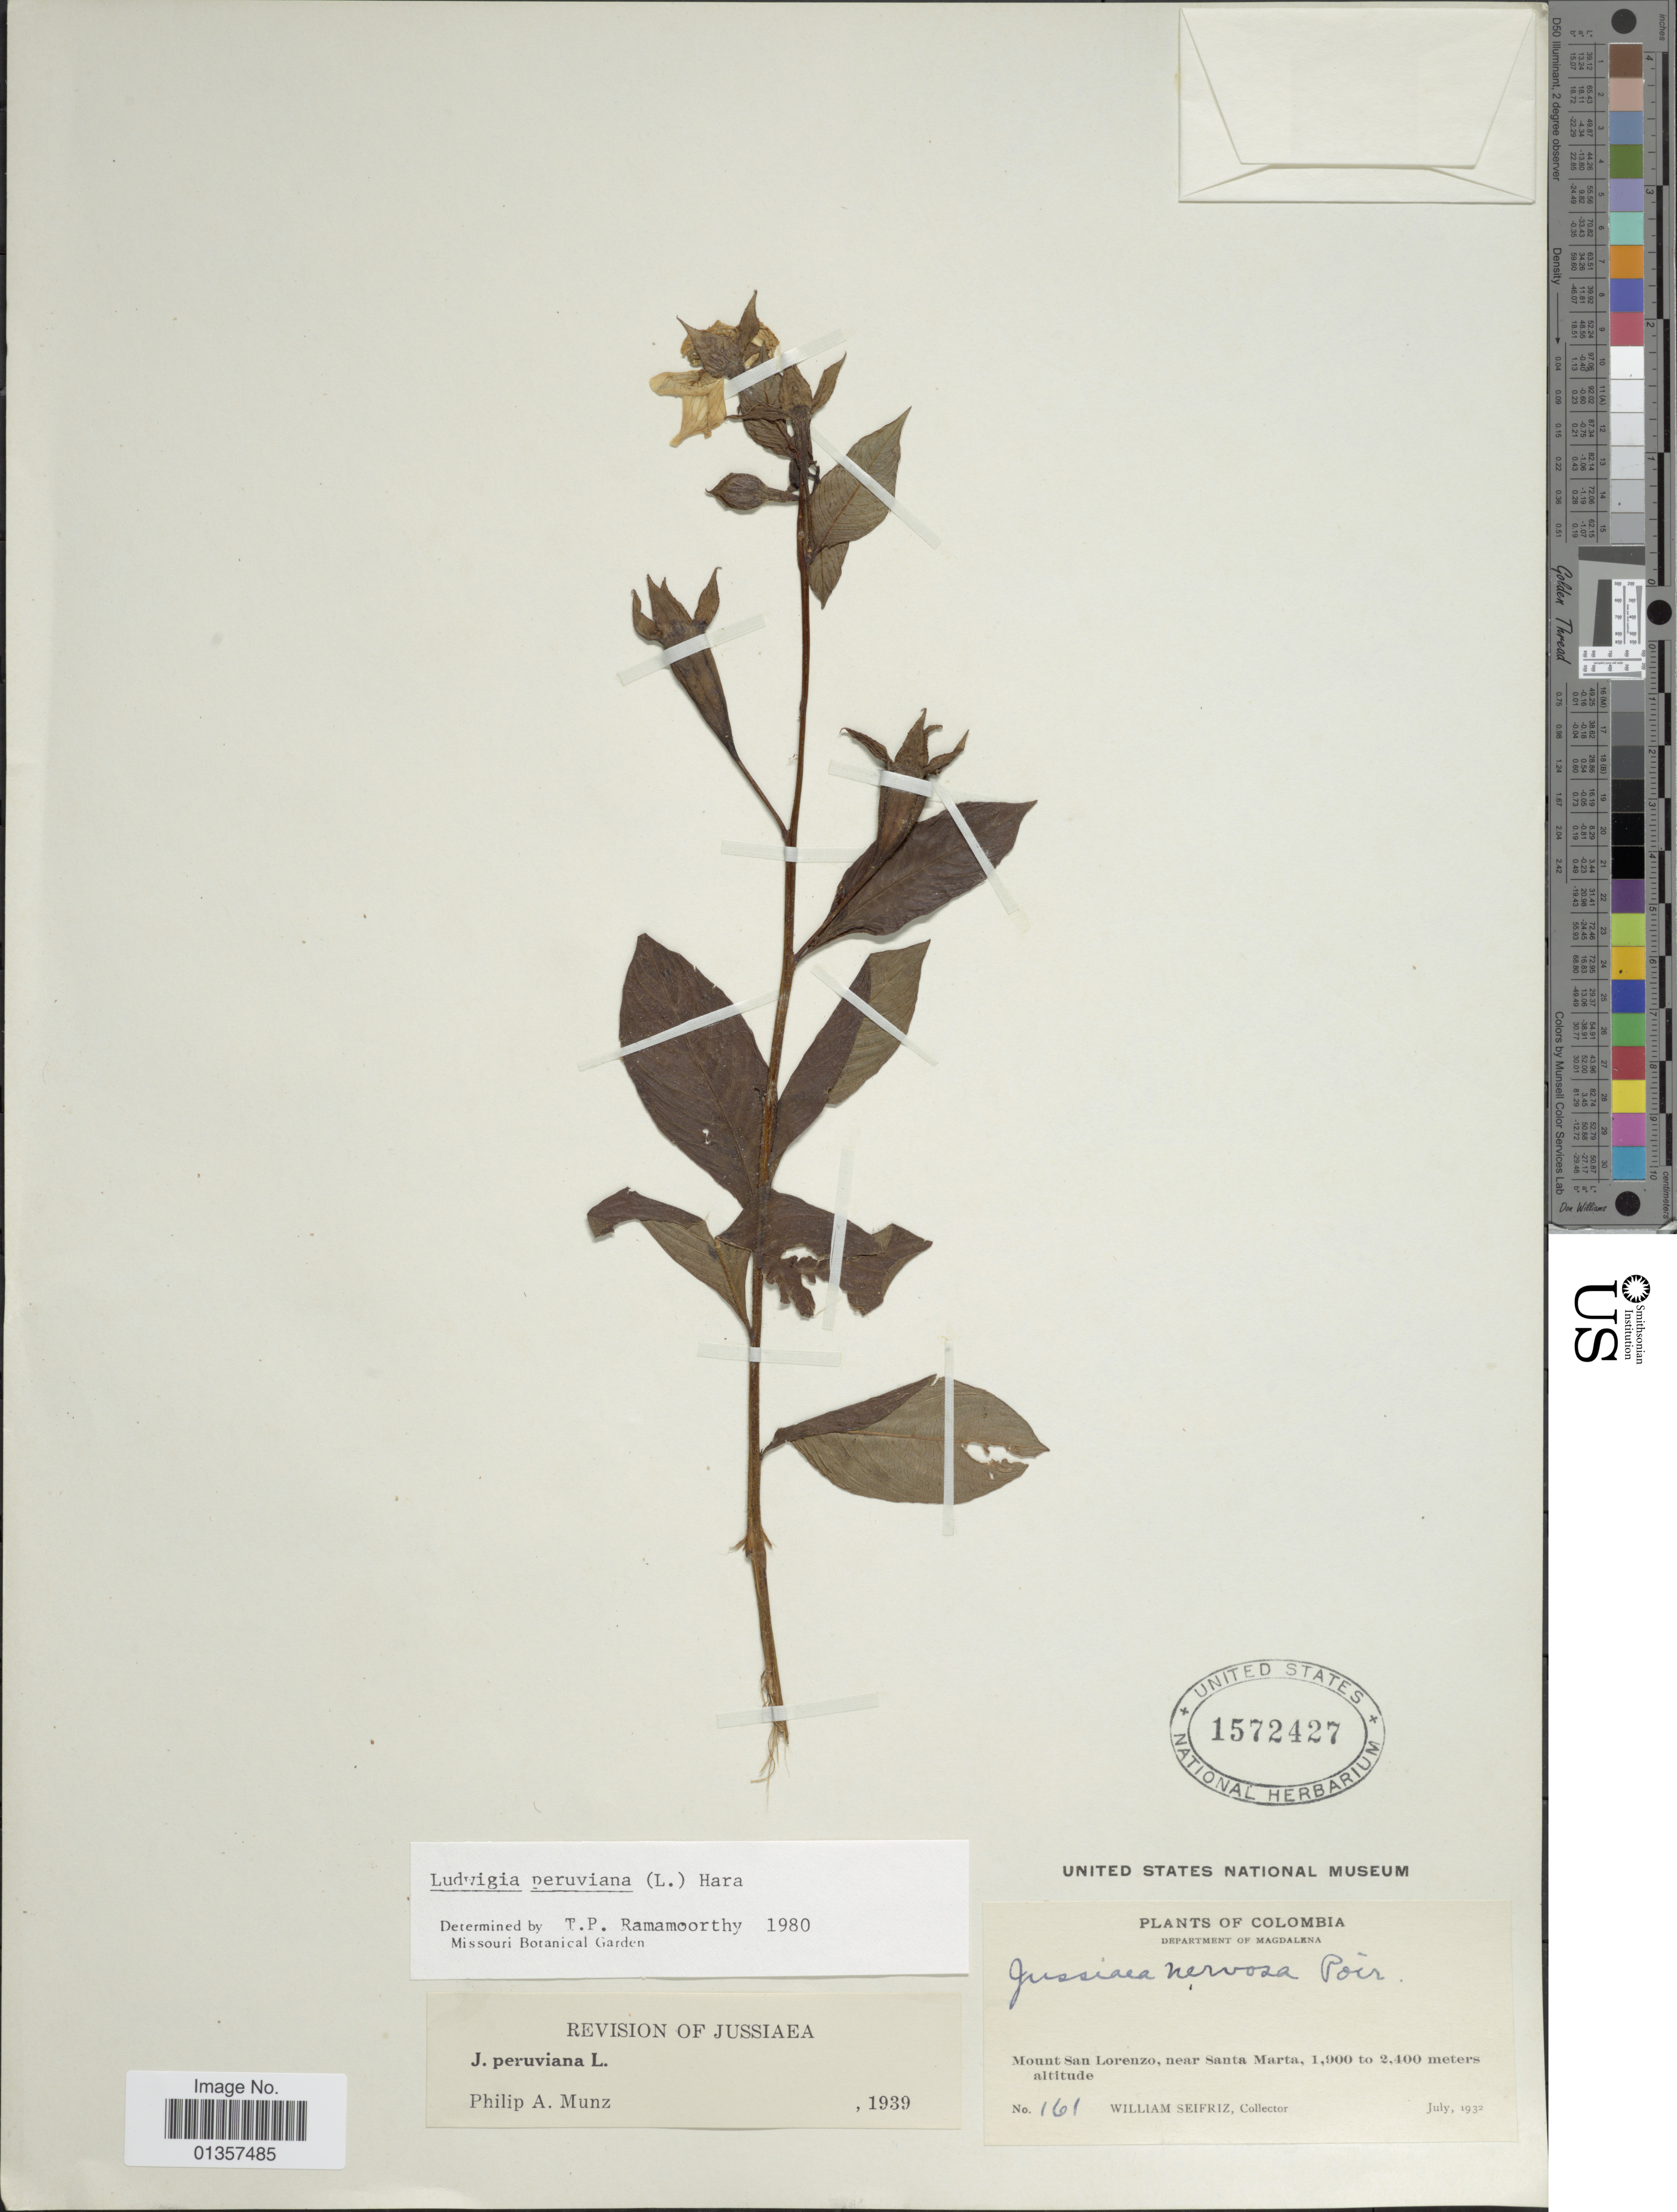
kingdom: Plantae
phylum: Tracheophyta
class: Magnoliopsida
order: Myrtales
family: Onagraceae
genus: Ludwigia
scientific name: Ludwigia peruviana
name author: (L.) H. Hara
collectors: W. Seifriz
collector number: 161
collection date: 1932-07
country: Colombia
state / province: Magdalena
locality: Mount San Lorenzo, near Santa Marta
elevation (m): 1900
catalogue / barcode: US 1572427